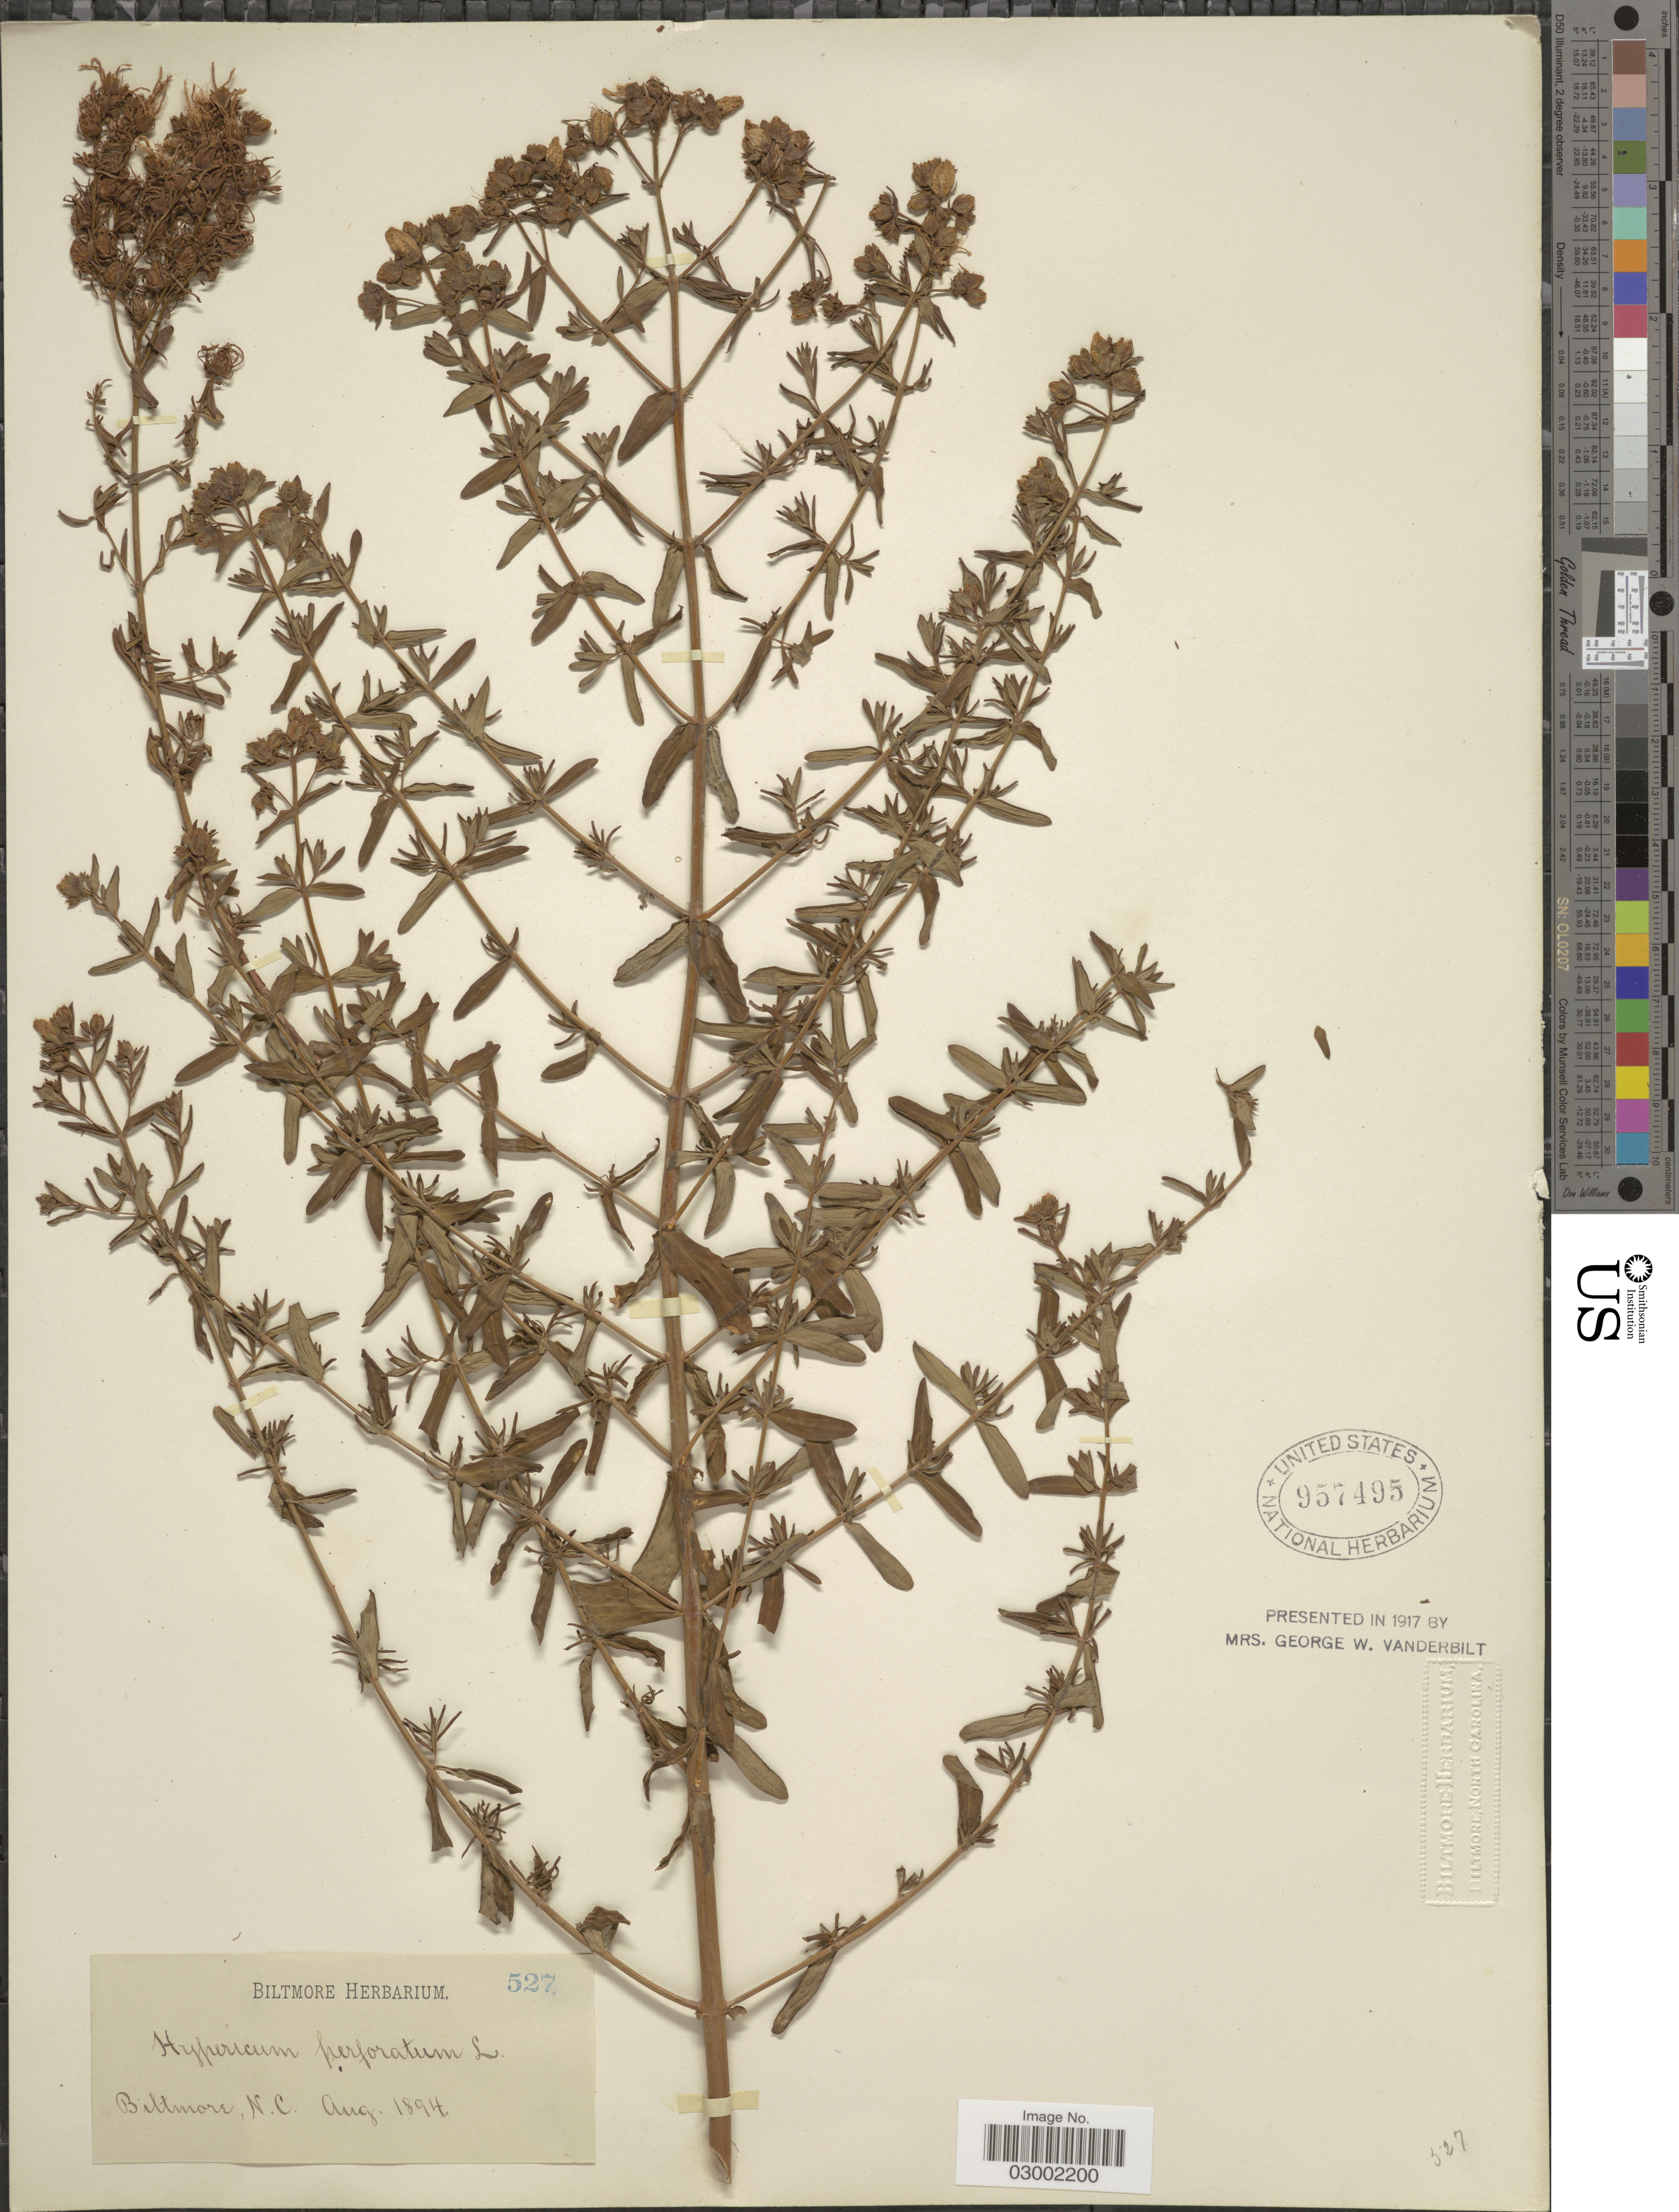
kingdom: Plantae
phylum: Tracheophyta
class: Magnoliopsida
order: Malpighiales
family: Hypericaceae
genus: Hypericum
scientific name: Hypericum perforatum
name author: L.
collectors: ex herb. Biltmore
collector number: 527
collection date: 1894-08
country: United States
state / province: North Carolina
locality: Biltmore, N.C.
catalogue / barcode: US 957495